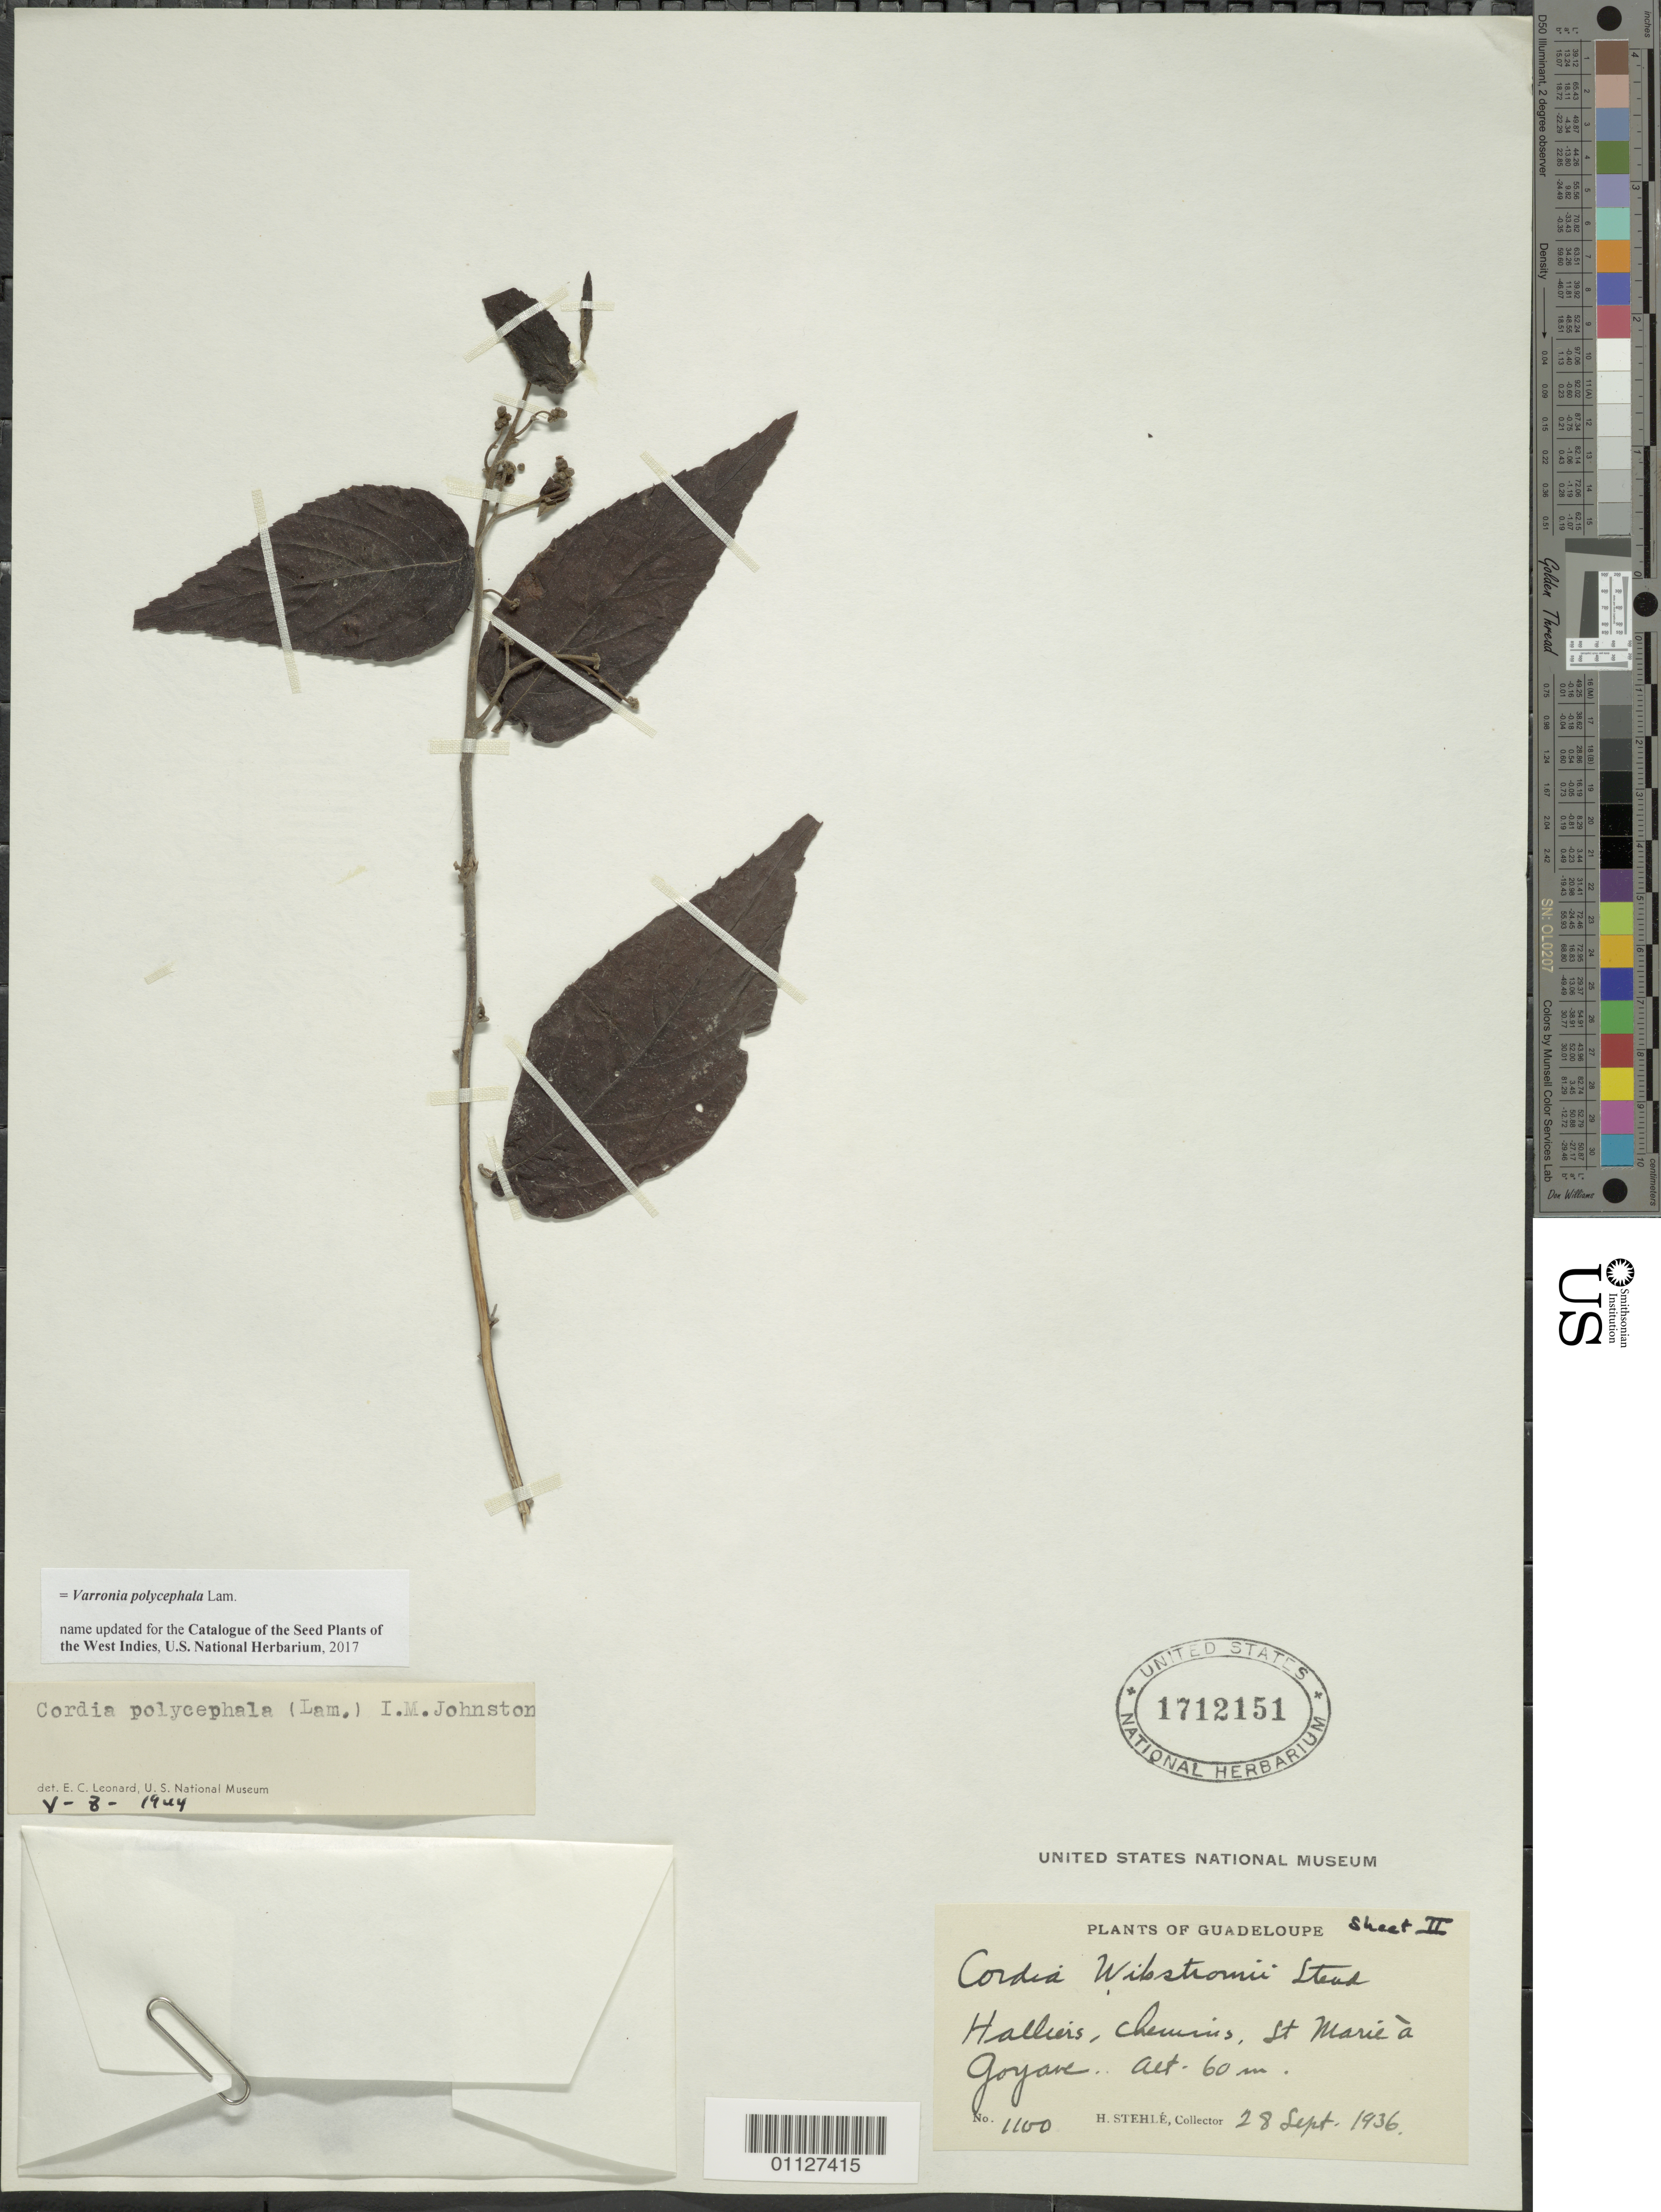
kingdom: Plantae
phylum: Tracheophyta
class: Magnoliopsida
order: Boraginales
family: Cordiaceae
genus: Varronia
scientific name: Varronia polycephala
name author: Lam.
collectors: H. Stehlé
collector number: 1100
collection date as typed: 28 Sep 1936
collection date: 1936-09-28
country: Guadeloupe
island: Basse Terre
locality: Ste Marie à Goyave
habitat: halliers, chemins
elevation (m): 60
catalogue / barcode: US 1712151